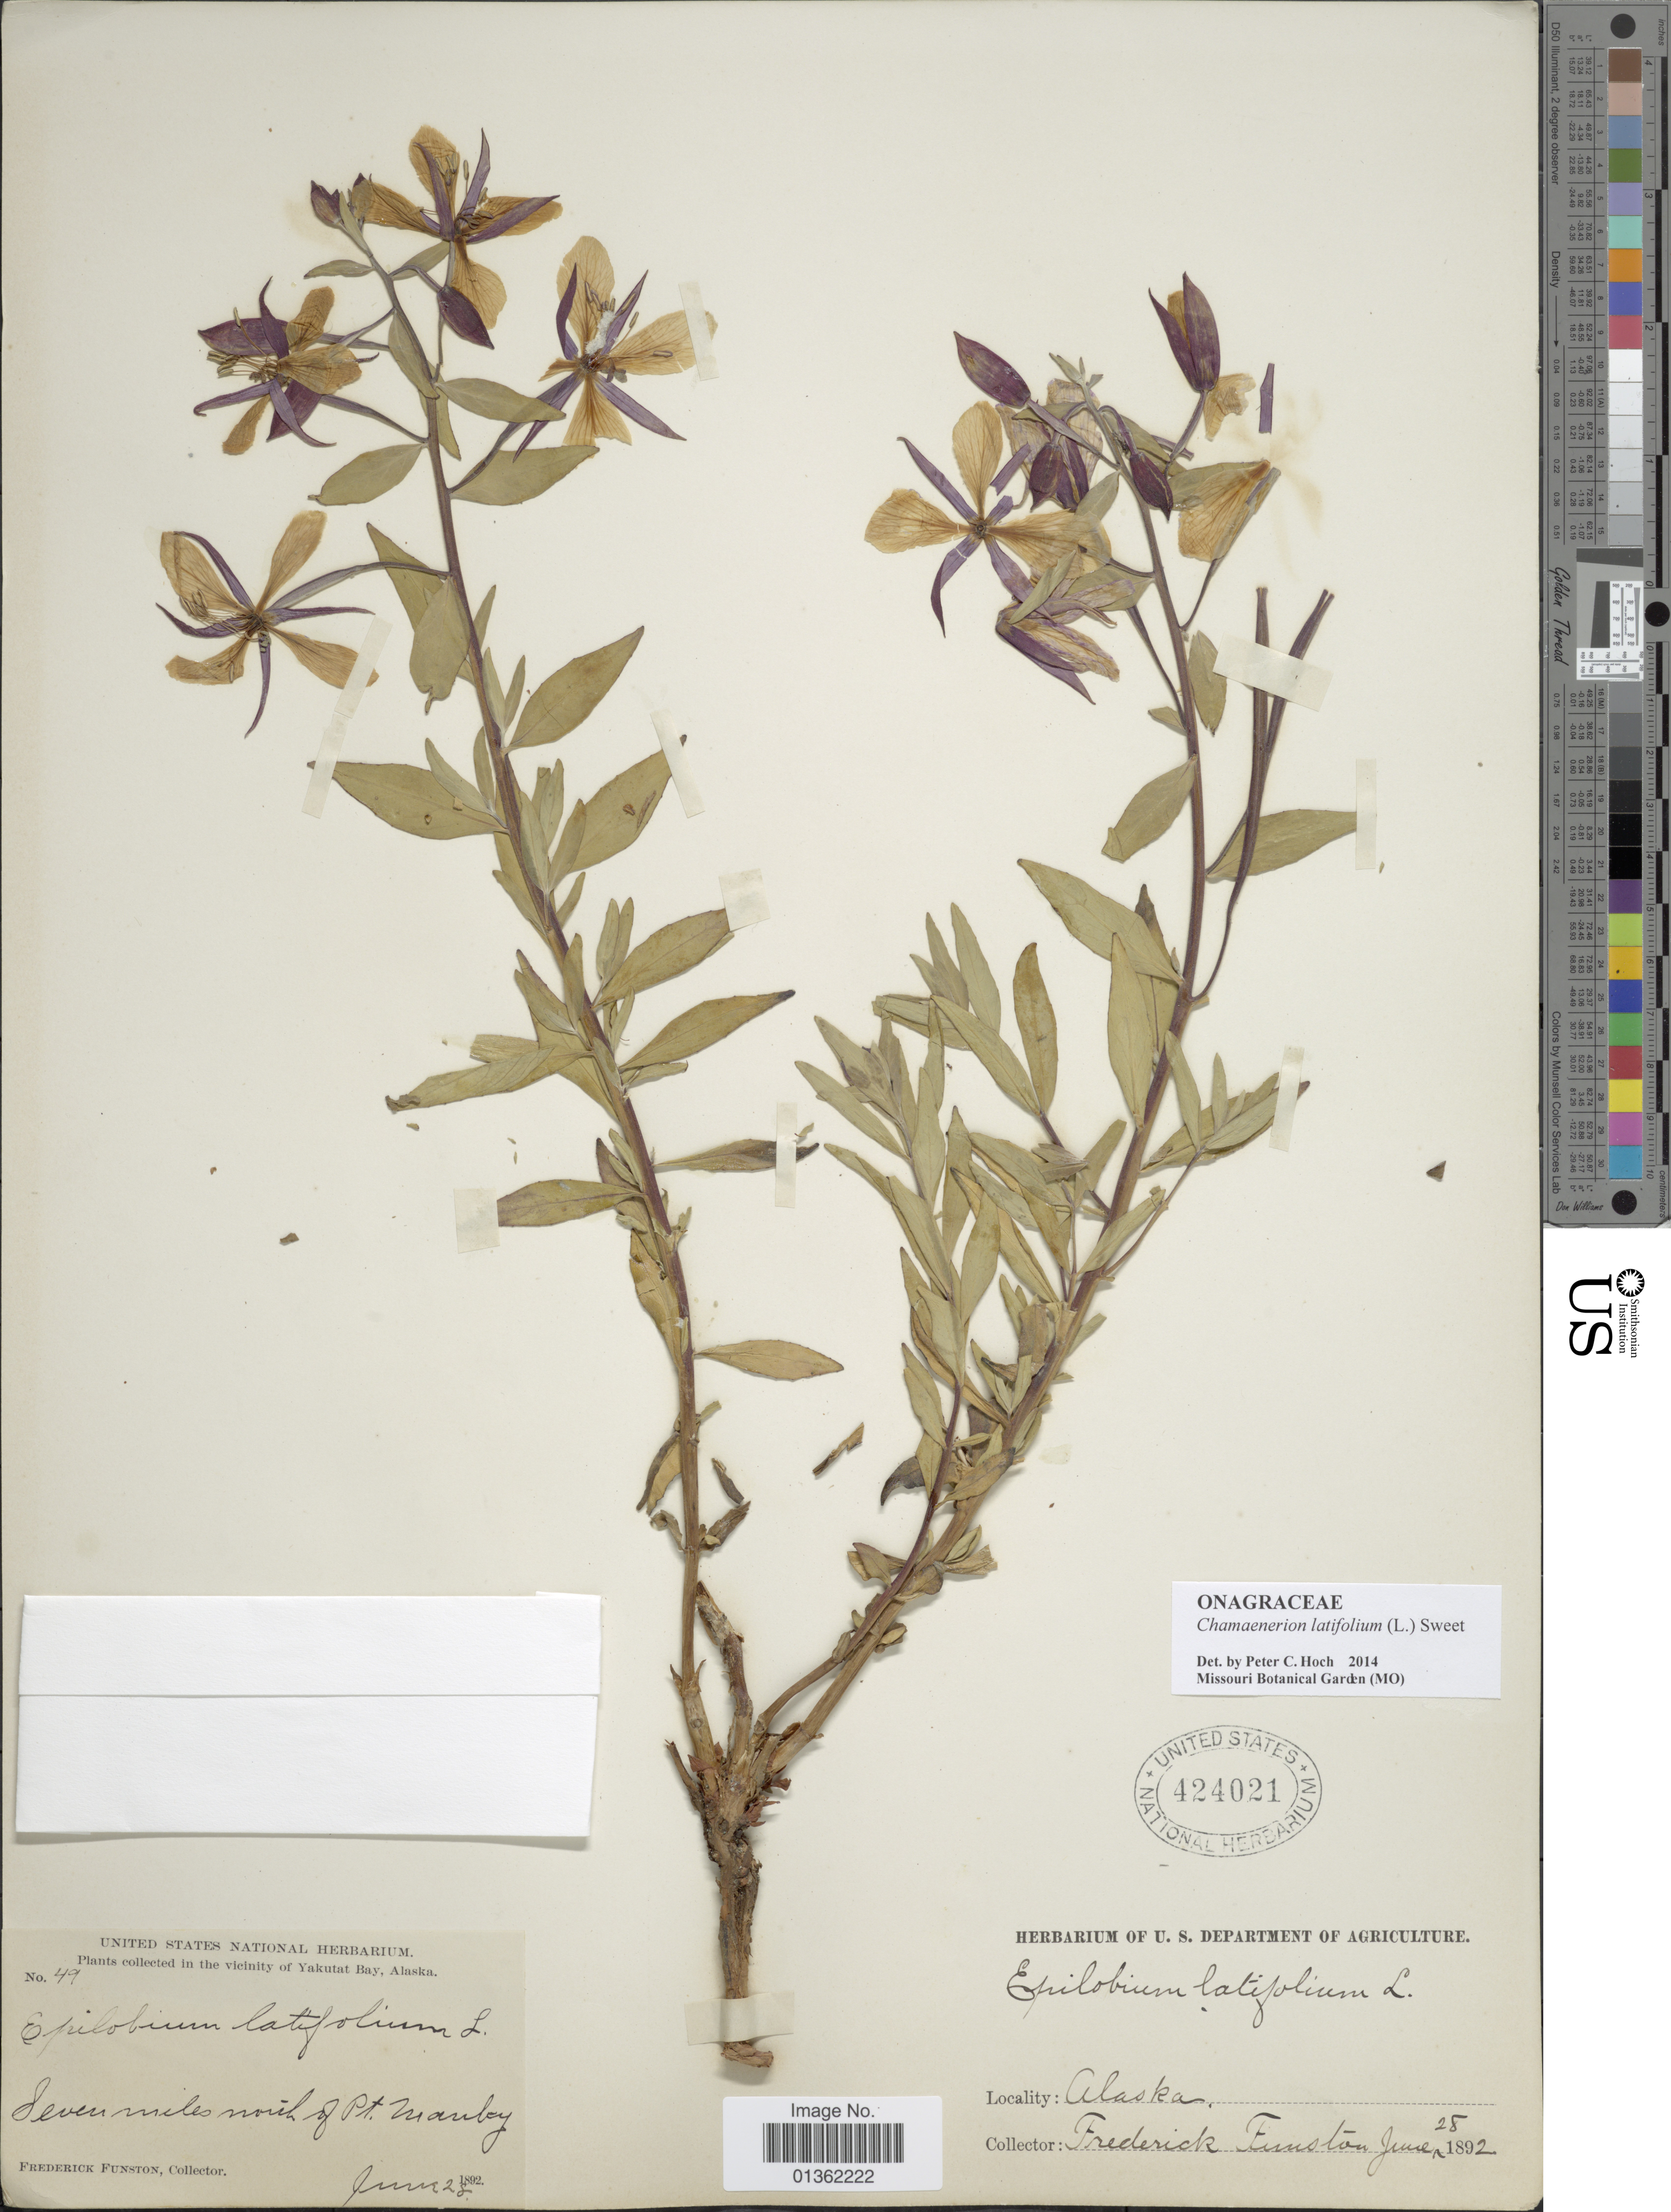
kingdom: Plantae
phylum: Tracheophyta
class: Magnoliopsida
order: Myrtales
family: Onagraceae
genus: Chamaenerion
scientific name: Chamaenerion latifolium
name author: (L.) Th. Fr. & Lange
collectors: F. Funston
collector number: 49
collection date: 1892-06-28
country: United States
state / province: Alaska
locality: In the vicinity of Yakutat Bay. Seven miles north of Pt. Manby.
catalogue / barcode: US 424021